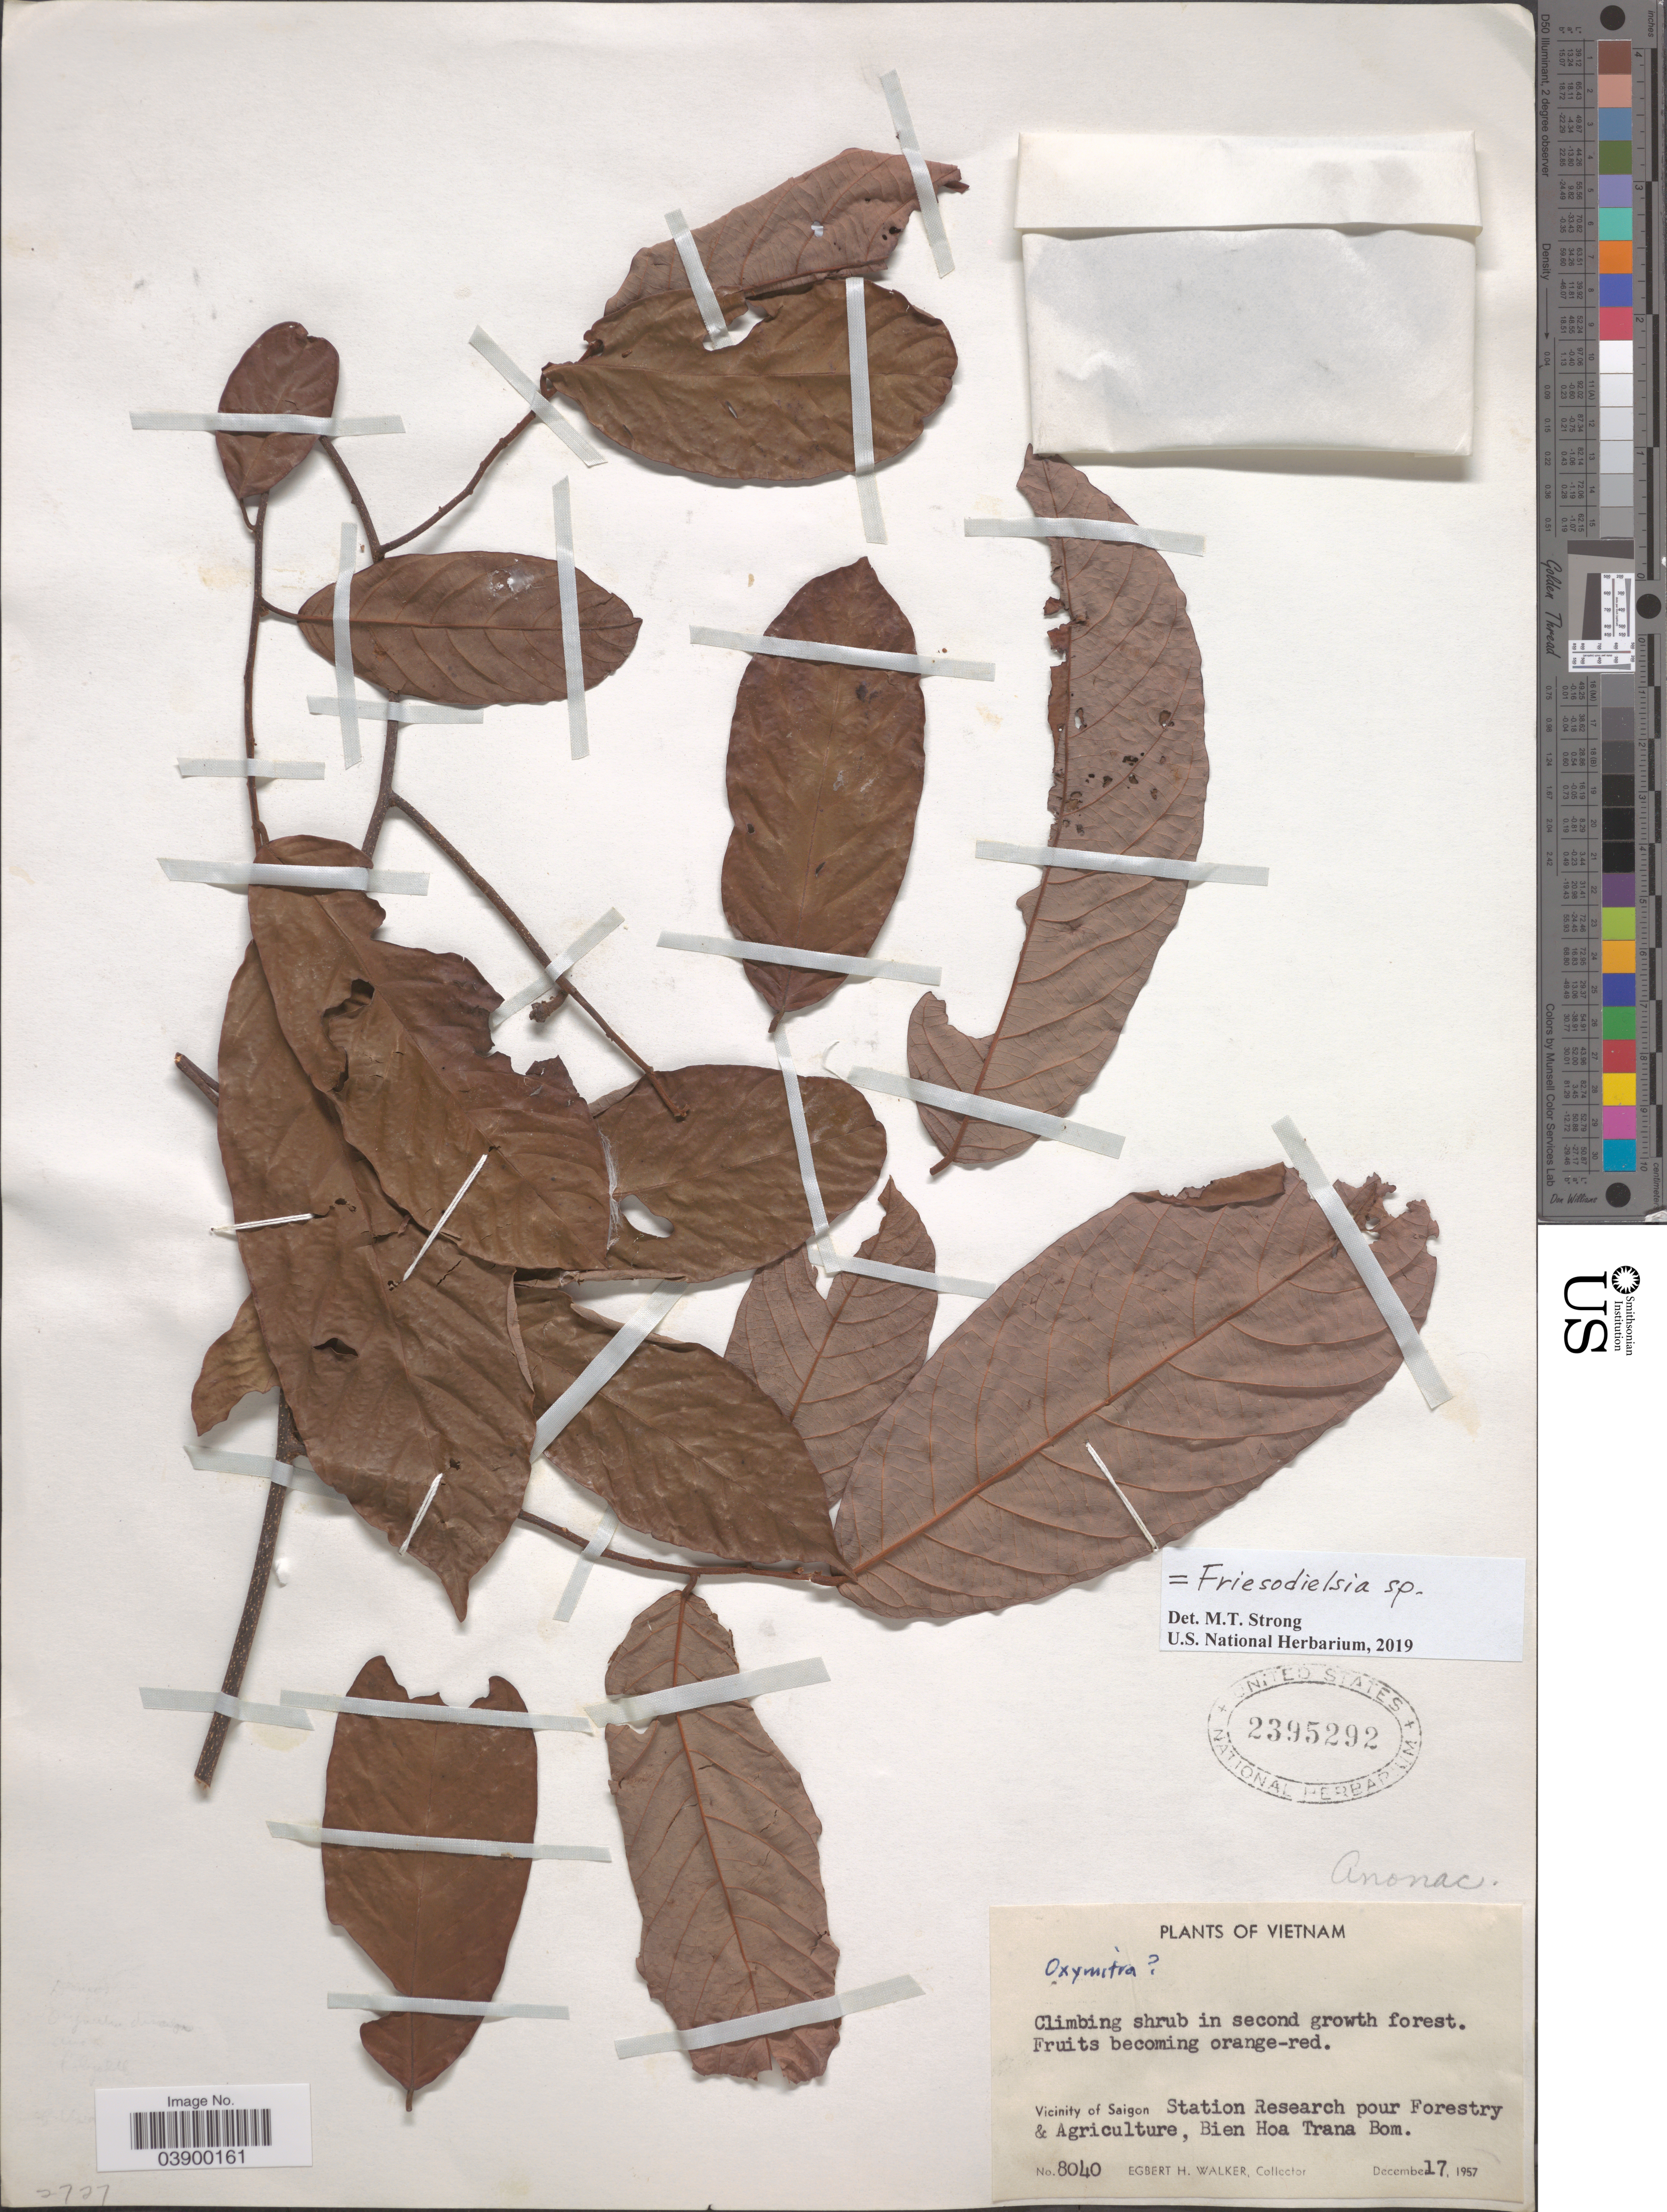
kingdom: Plantae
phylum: Tracheophyta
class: Magnoliopsida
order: Magnoliales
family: Annonaceae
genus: Friesodielsia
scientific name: Friesodielsia sp.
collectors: E. H. Walker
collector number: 8040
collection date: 1957-12-17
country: Vietnam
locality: Vicinity of Saigon Station Research pour Forestry & Agricultural, Bien Hoa Trana Bom.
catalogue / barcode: US 2395292